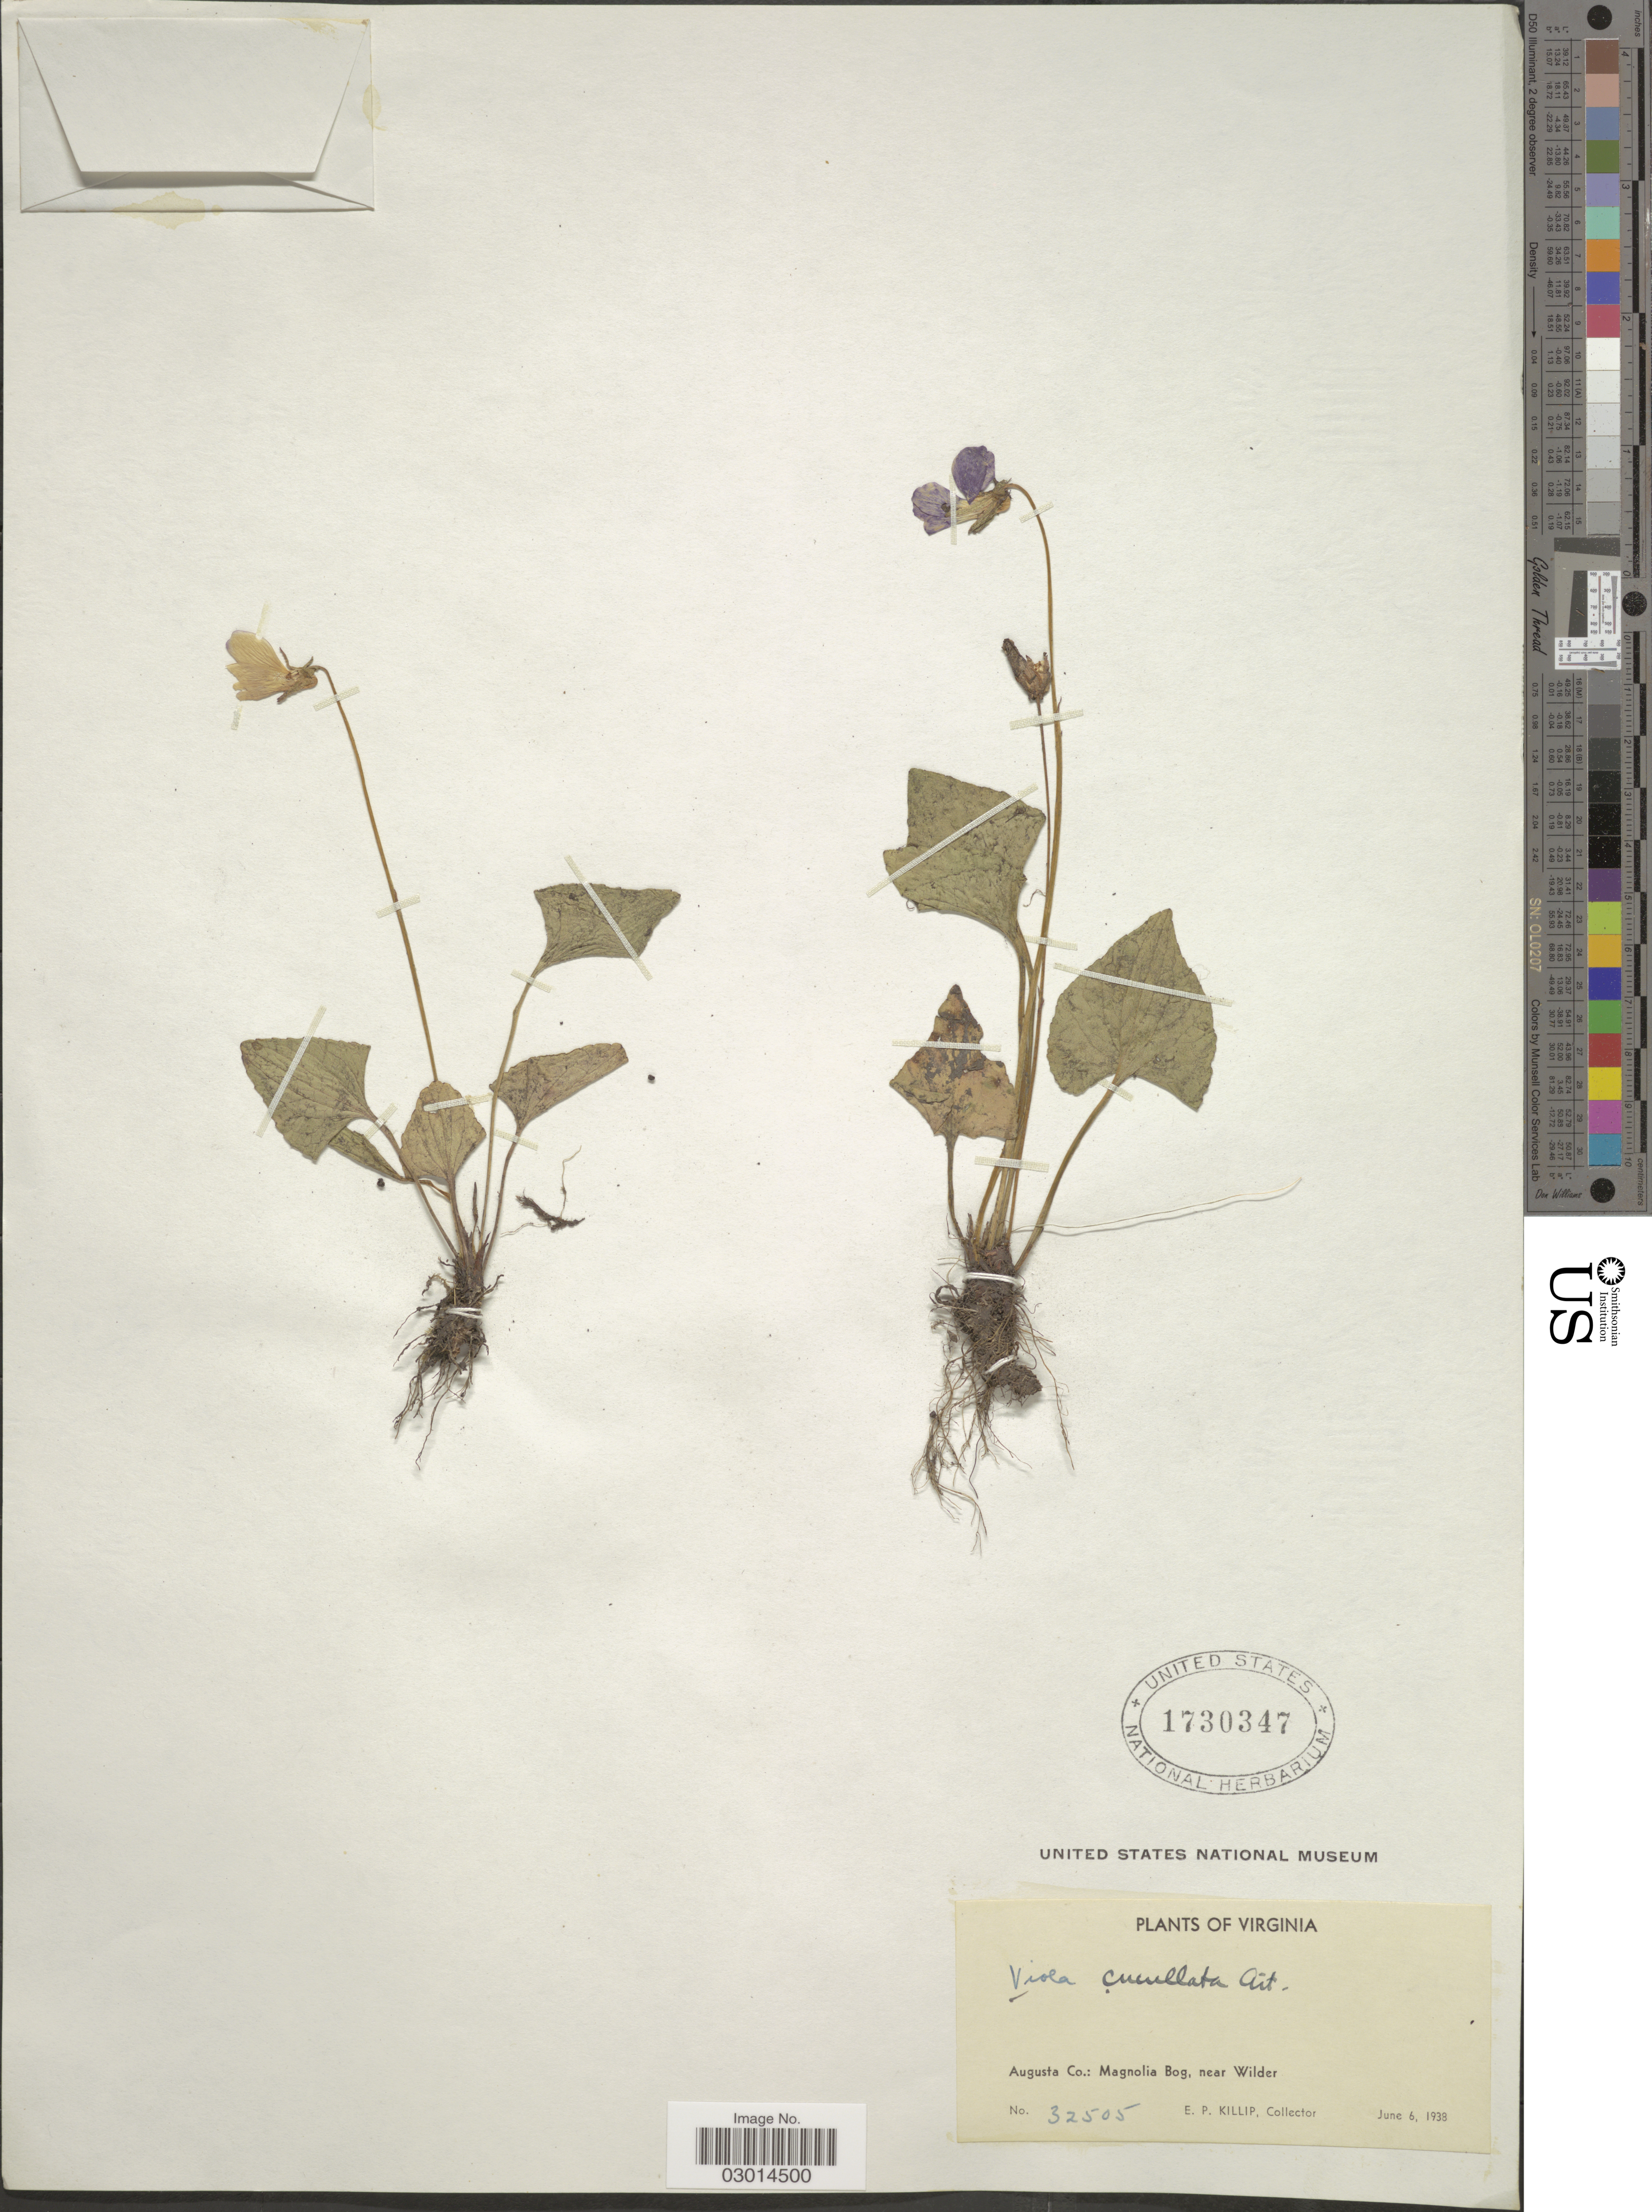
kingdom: Plantae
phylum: Tracheophyta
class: Magnoliopsida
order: Malpighiales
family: Violaceae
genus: Viola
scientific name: Viola cucullata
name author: Aiton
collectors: E. P. Killip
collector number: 32505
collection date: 1938-06-06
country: United States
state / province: Virginia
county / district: Augusta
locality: Augusta Co.: Magnolia Bog, near Wilder.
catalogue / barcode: US 1730347